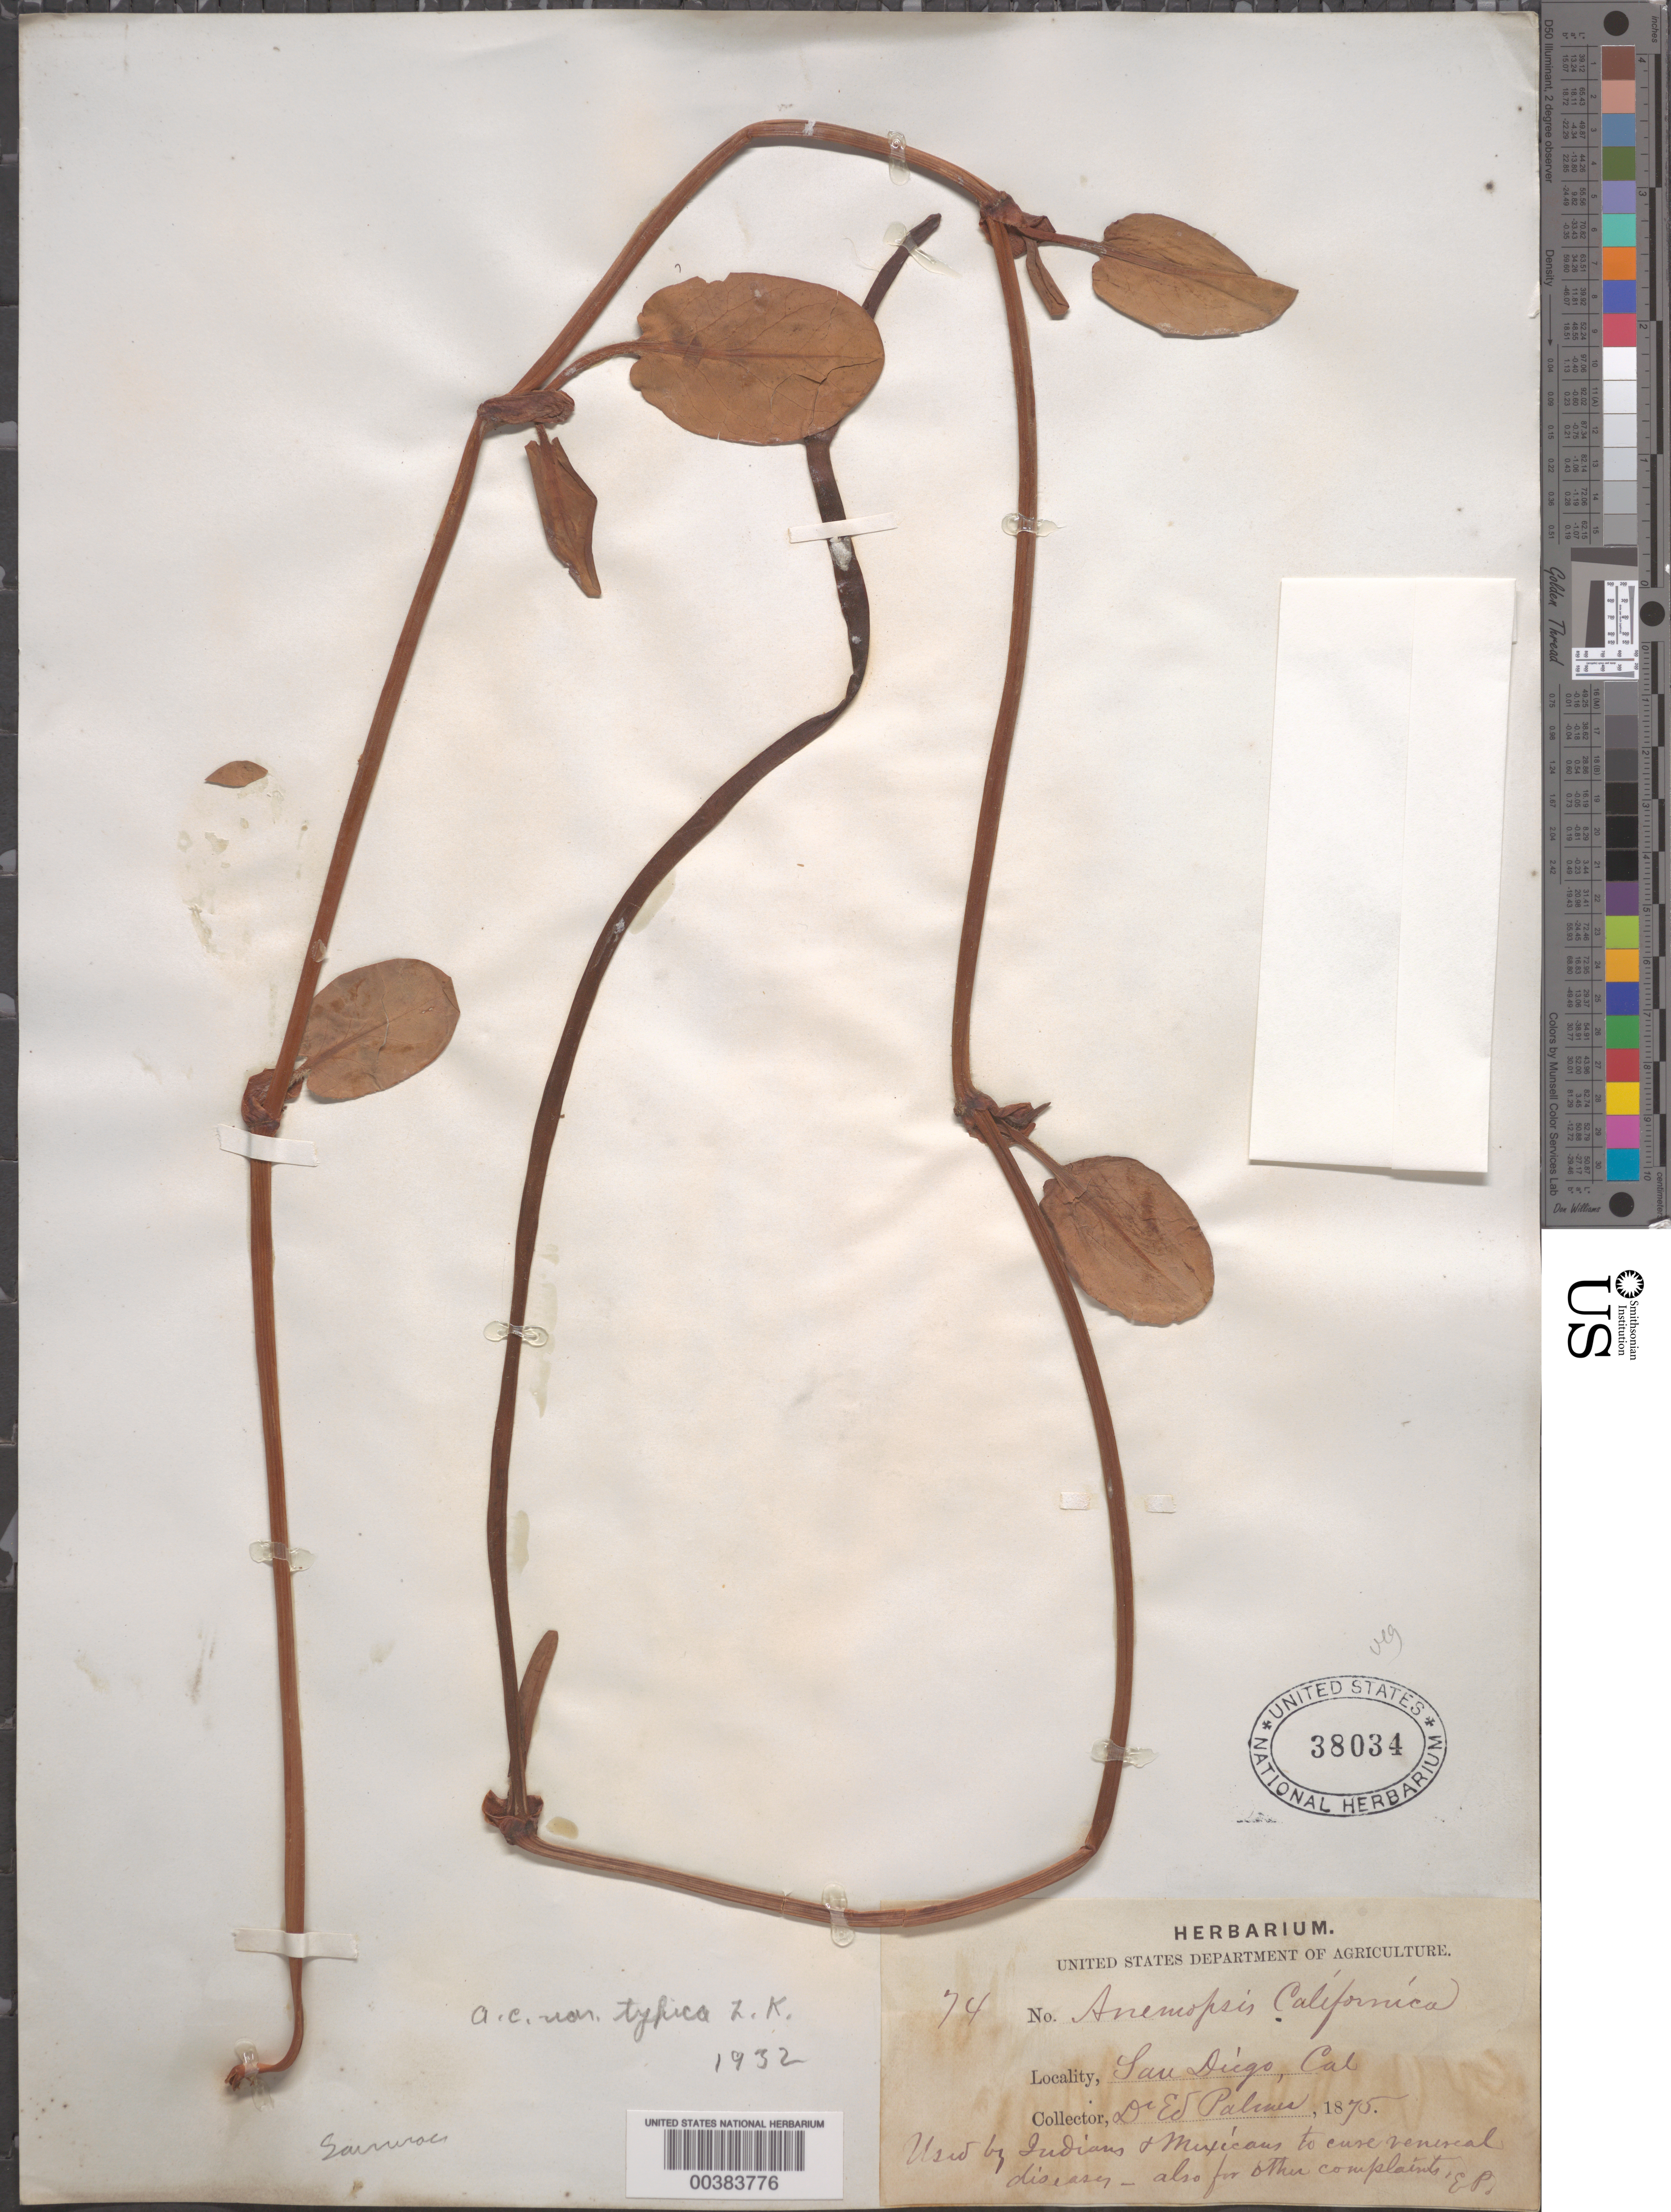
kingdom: Plantae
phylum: Tracheophyta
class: Magnoliopsida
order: Piperales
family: Saururaceae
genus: Anemopsis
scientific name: Anemopsis californica var. typica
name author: Kelso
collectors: E. Palmer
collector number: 74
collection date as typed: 1875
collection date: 1875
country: United States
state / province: California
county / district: San Diego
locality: San diego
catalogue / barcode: US 38034